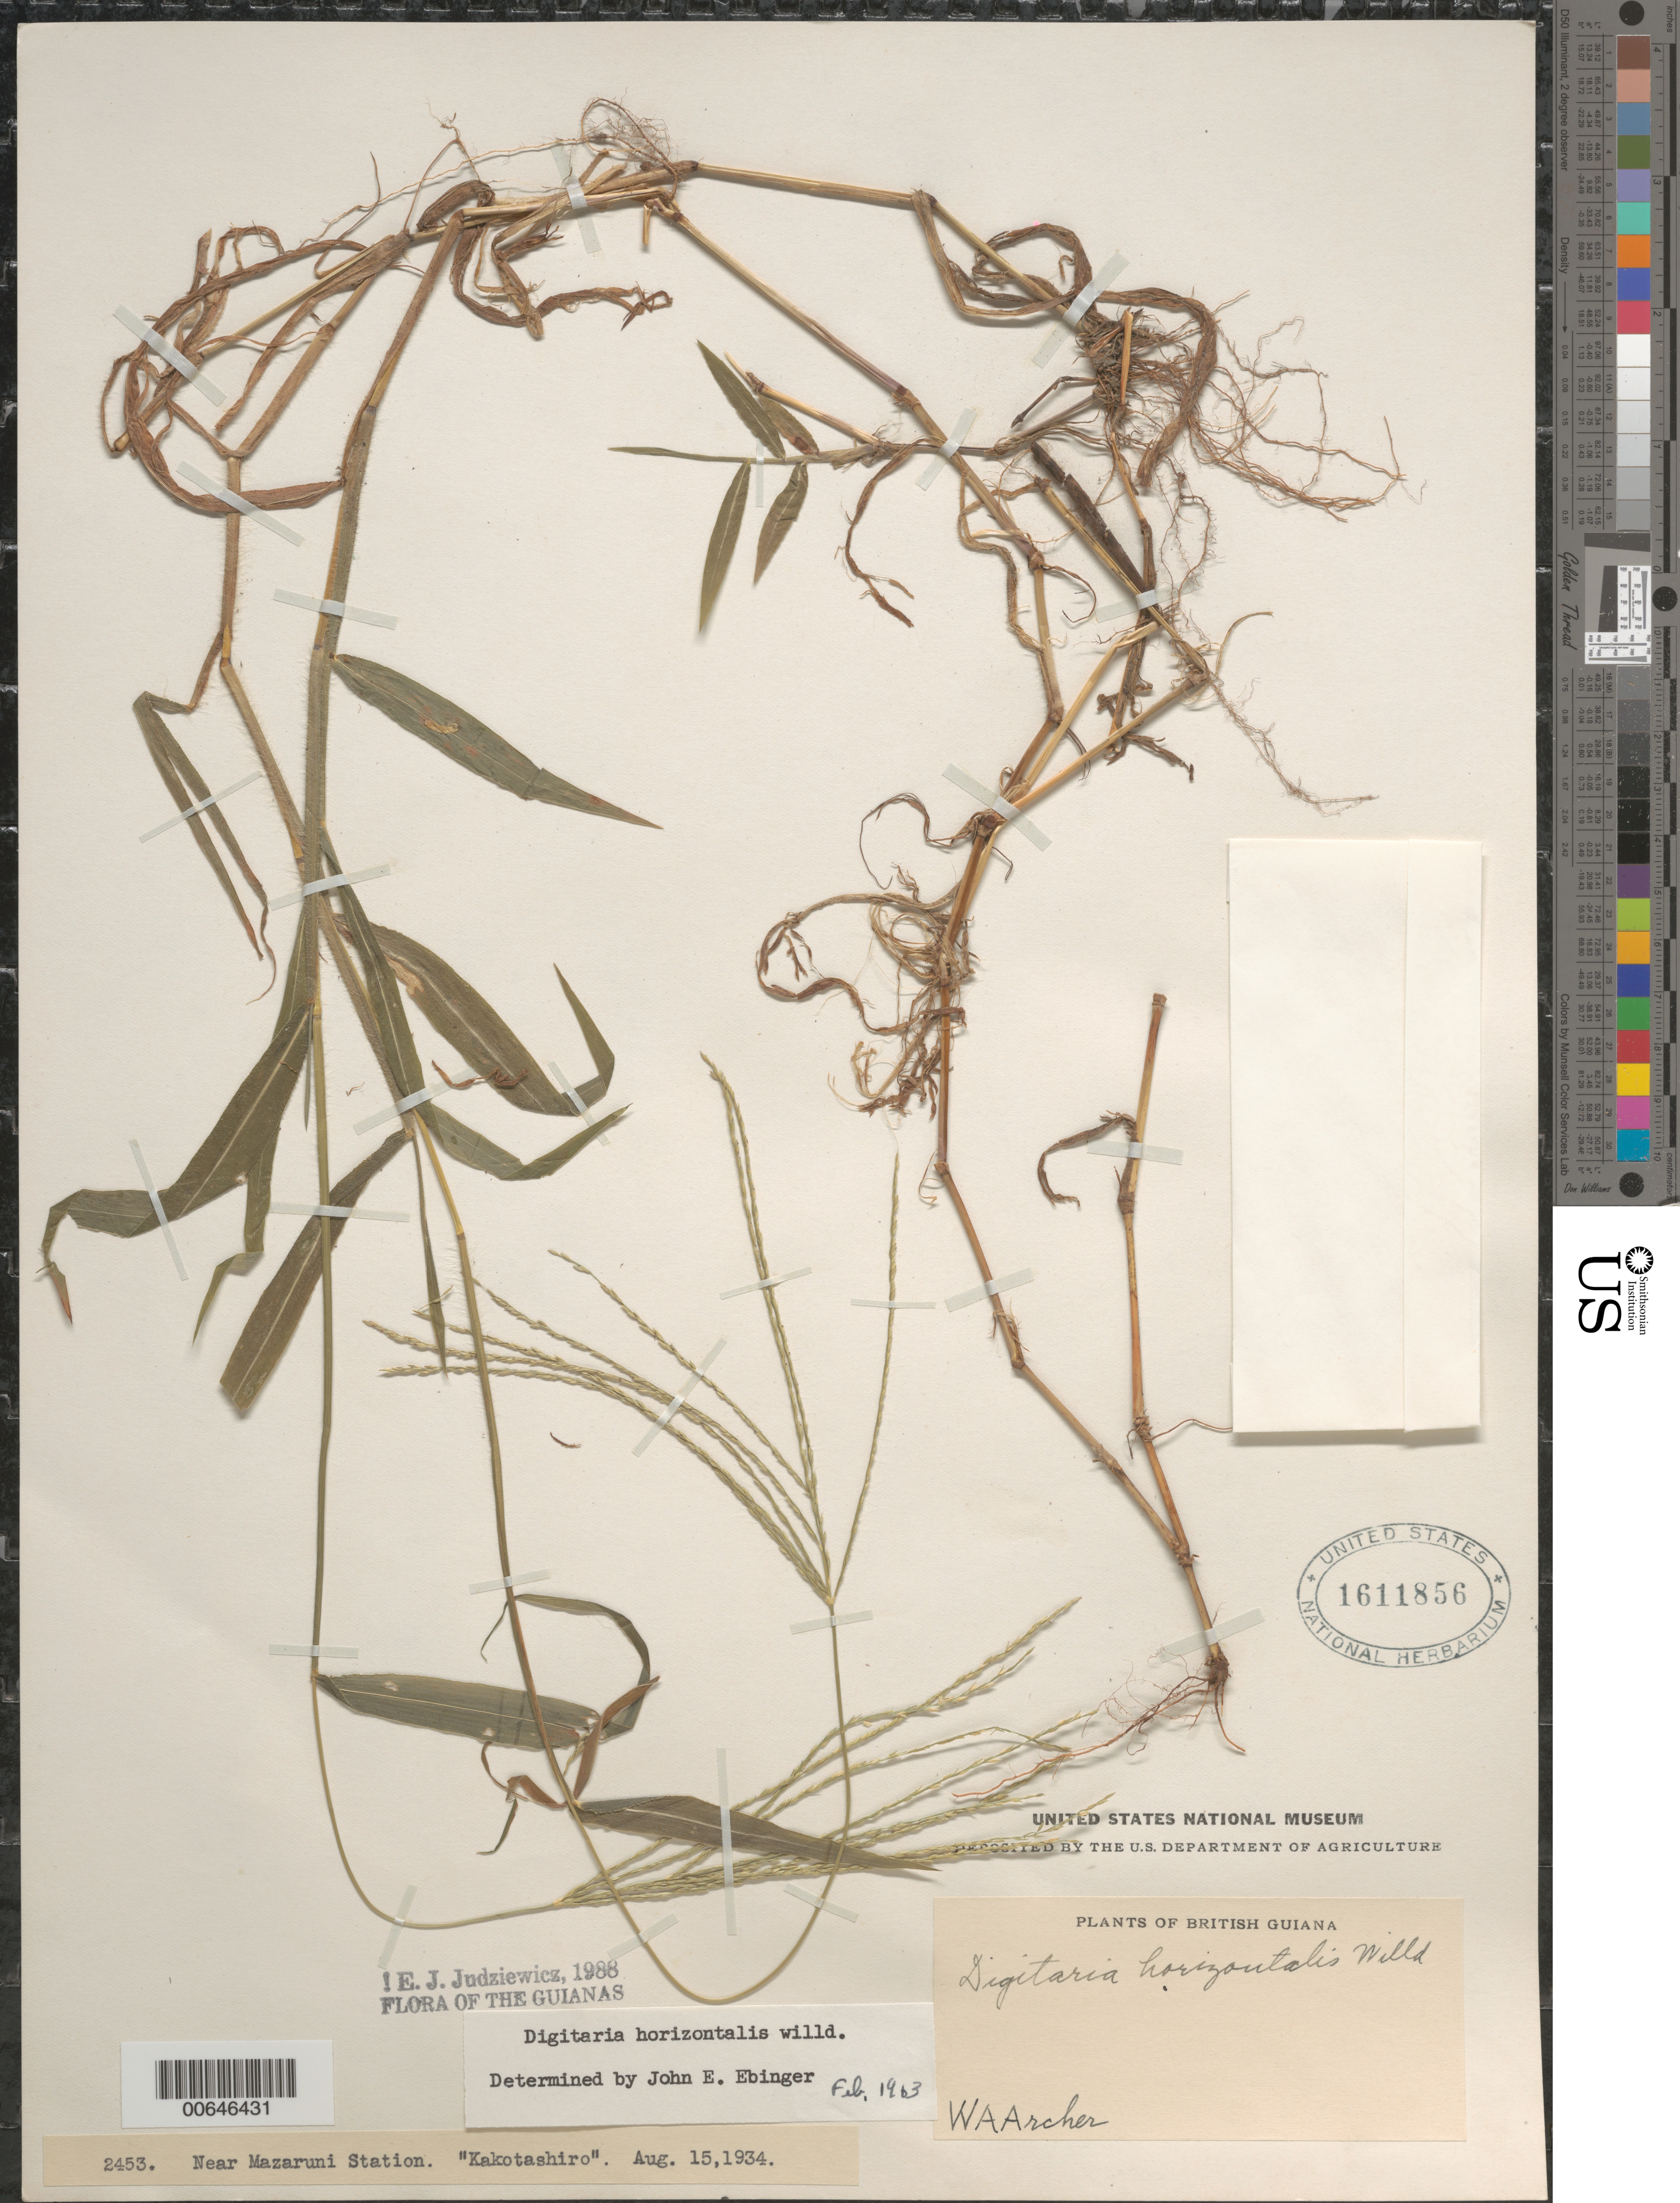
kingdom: Plantae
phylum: Tracheophyta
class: Liliopsida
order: Poales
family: Poaceae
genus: Digitaria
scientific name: Digitaria horizontalis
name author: Willd.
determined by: Judziewicz, E. J.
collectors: W. A. Archer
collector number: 2453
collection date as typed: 15-Aug-34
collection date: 1934-08-15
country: Guyana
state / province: Cuyuni-Mazaruni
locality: Mazaruni Forest Station, vic., "Kakotashiro"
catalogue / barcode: US 1611856